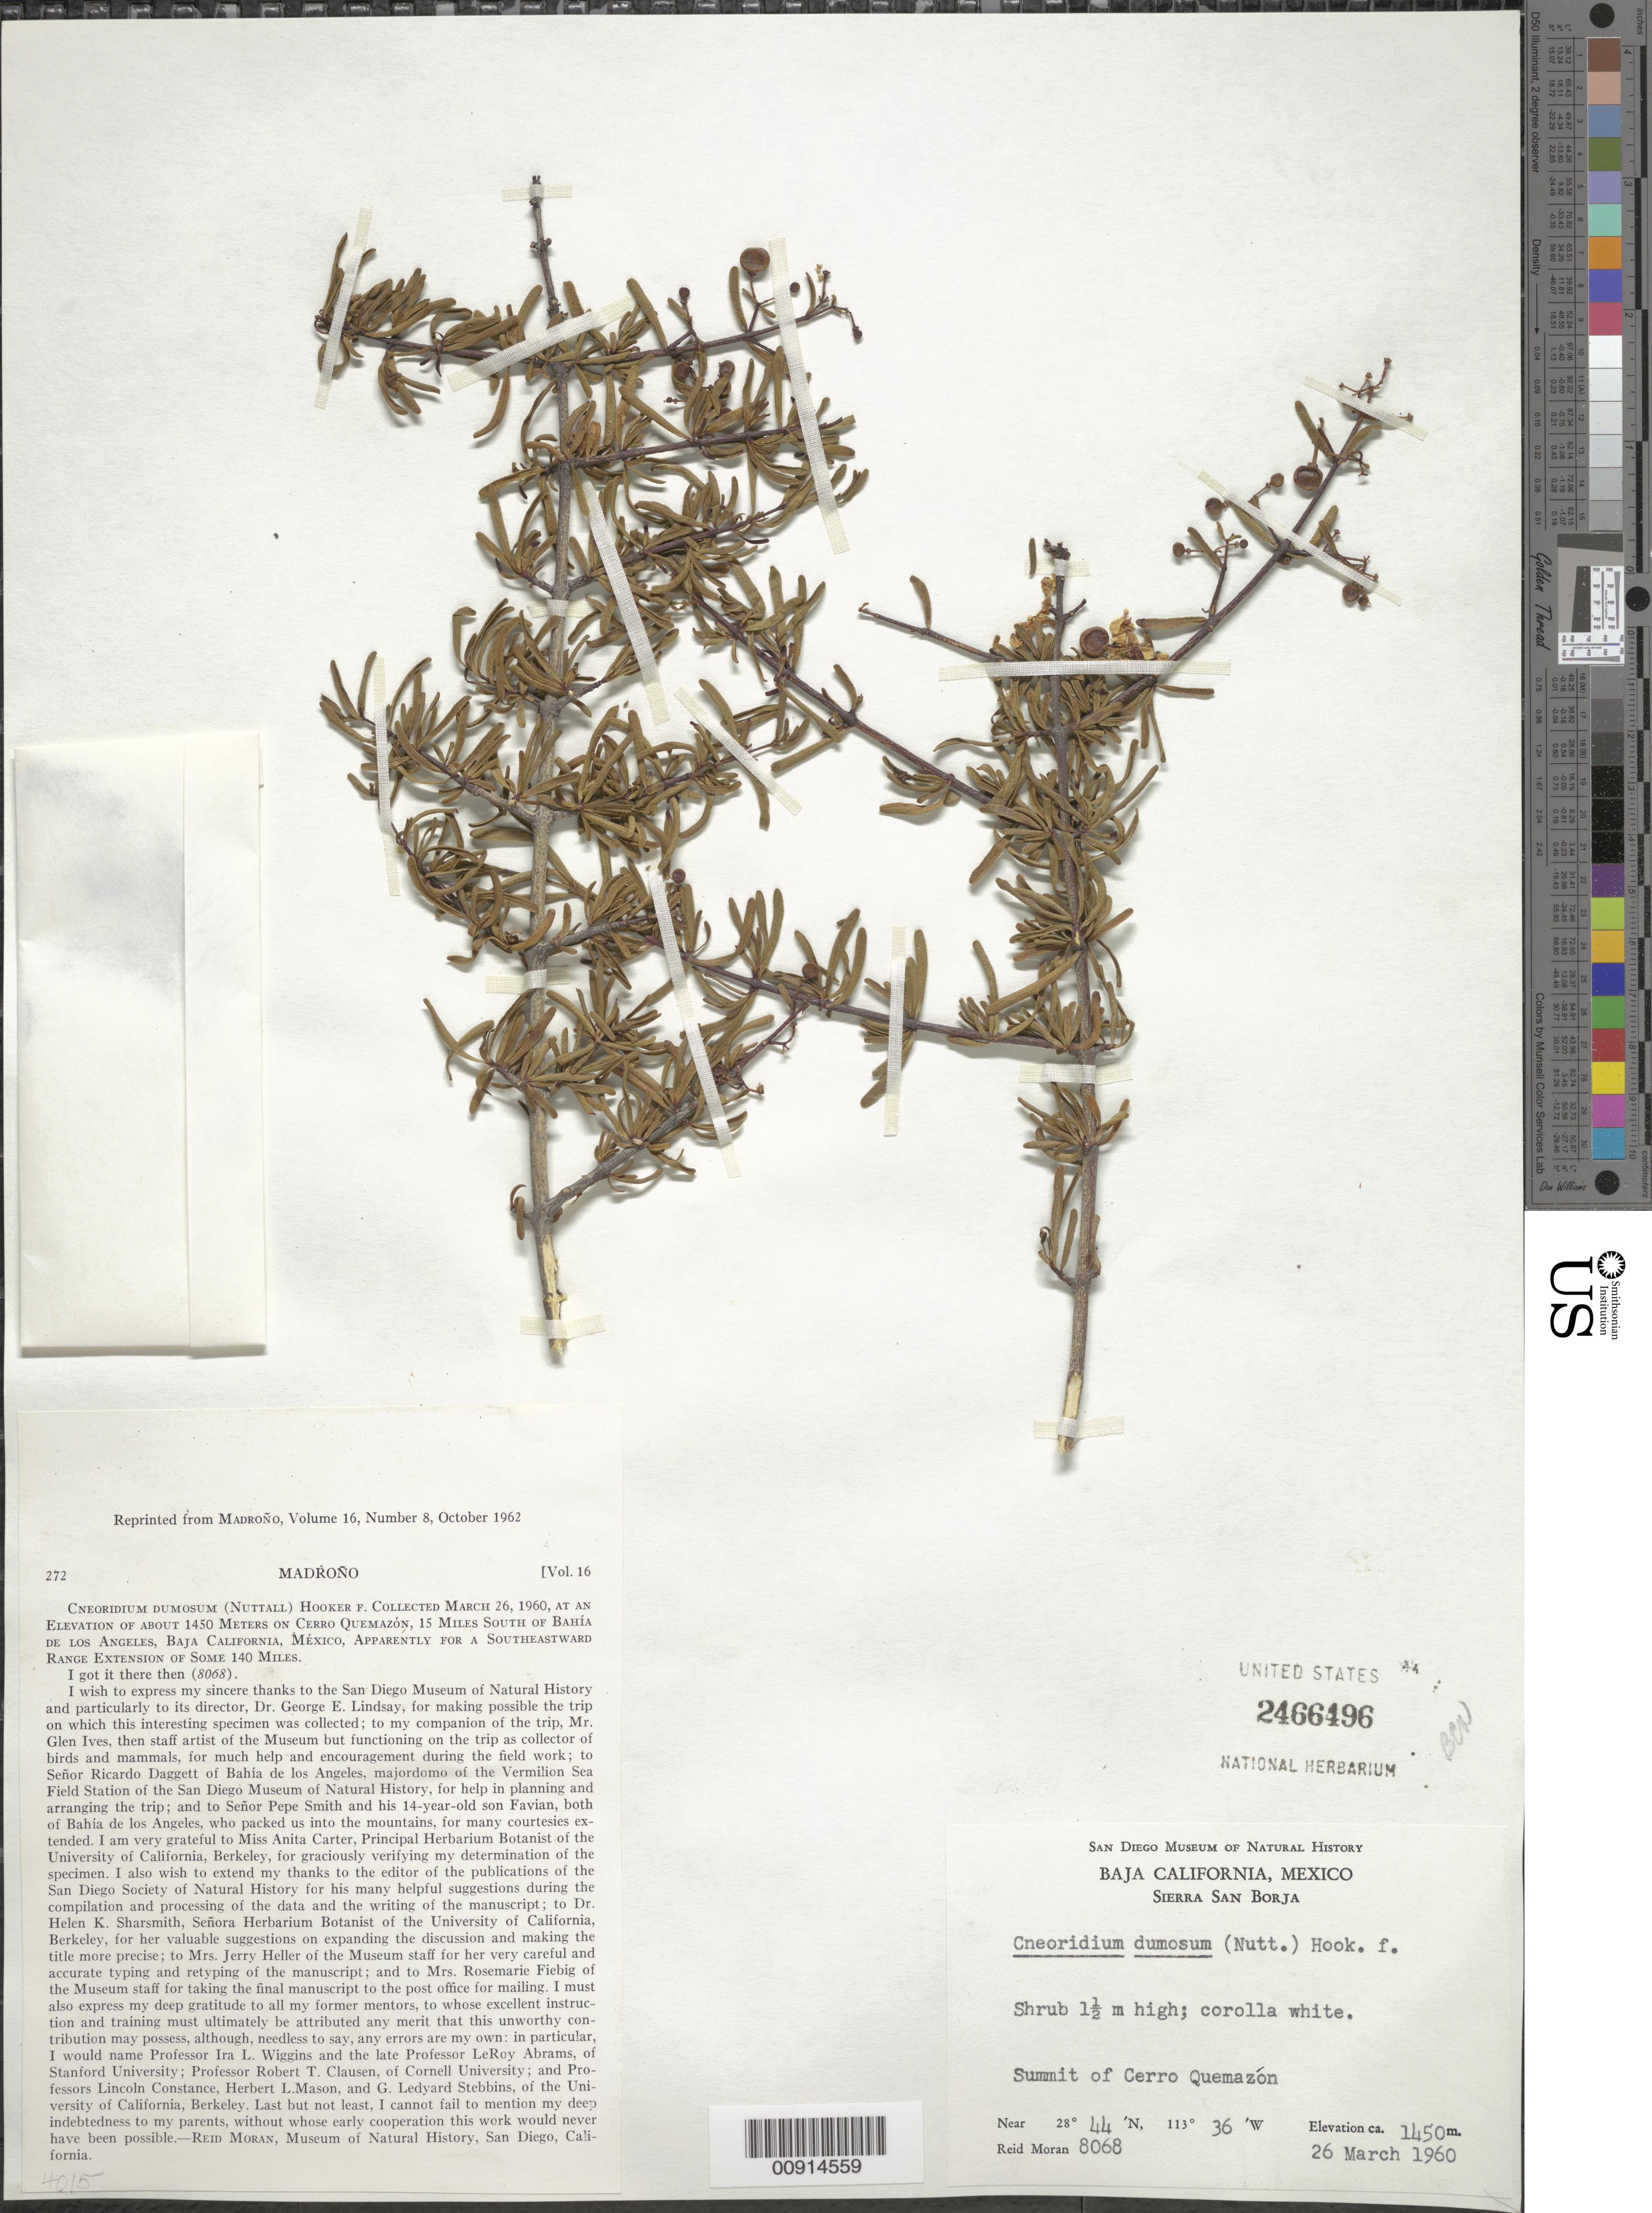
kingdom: Plantae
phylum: Tracheophyta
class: Magnoliopsida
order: Sapindales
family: Rutaceae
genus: Cneoridium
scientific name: Cneoridium dumosum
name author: (Nutt. ex Torr. & A. Gray) Hook. f. ex Baill.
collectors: R. V. Moran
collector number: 8068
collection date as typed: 26 Mar 1960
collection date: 1960-03-26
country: Mexico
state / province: Baja California Norte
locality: Summit of Cerro Quemazón. Baja California, Sierra San Borja.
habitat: Summit of Cerro.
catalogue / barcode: US 2466496